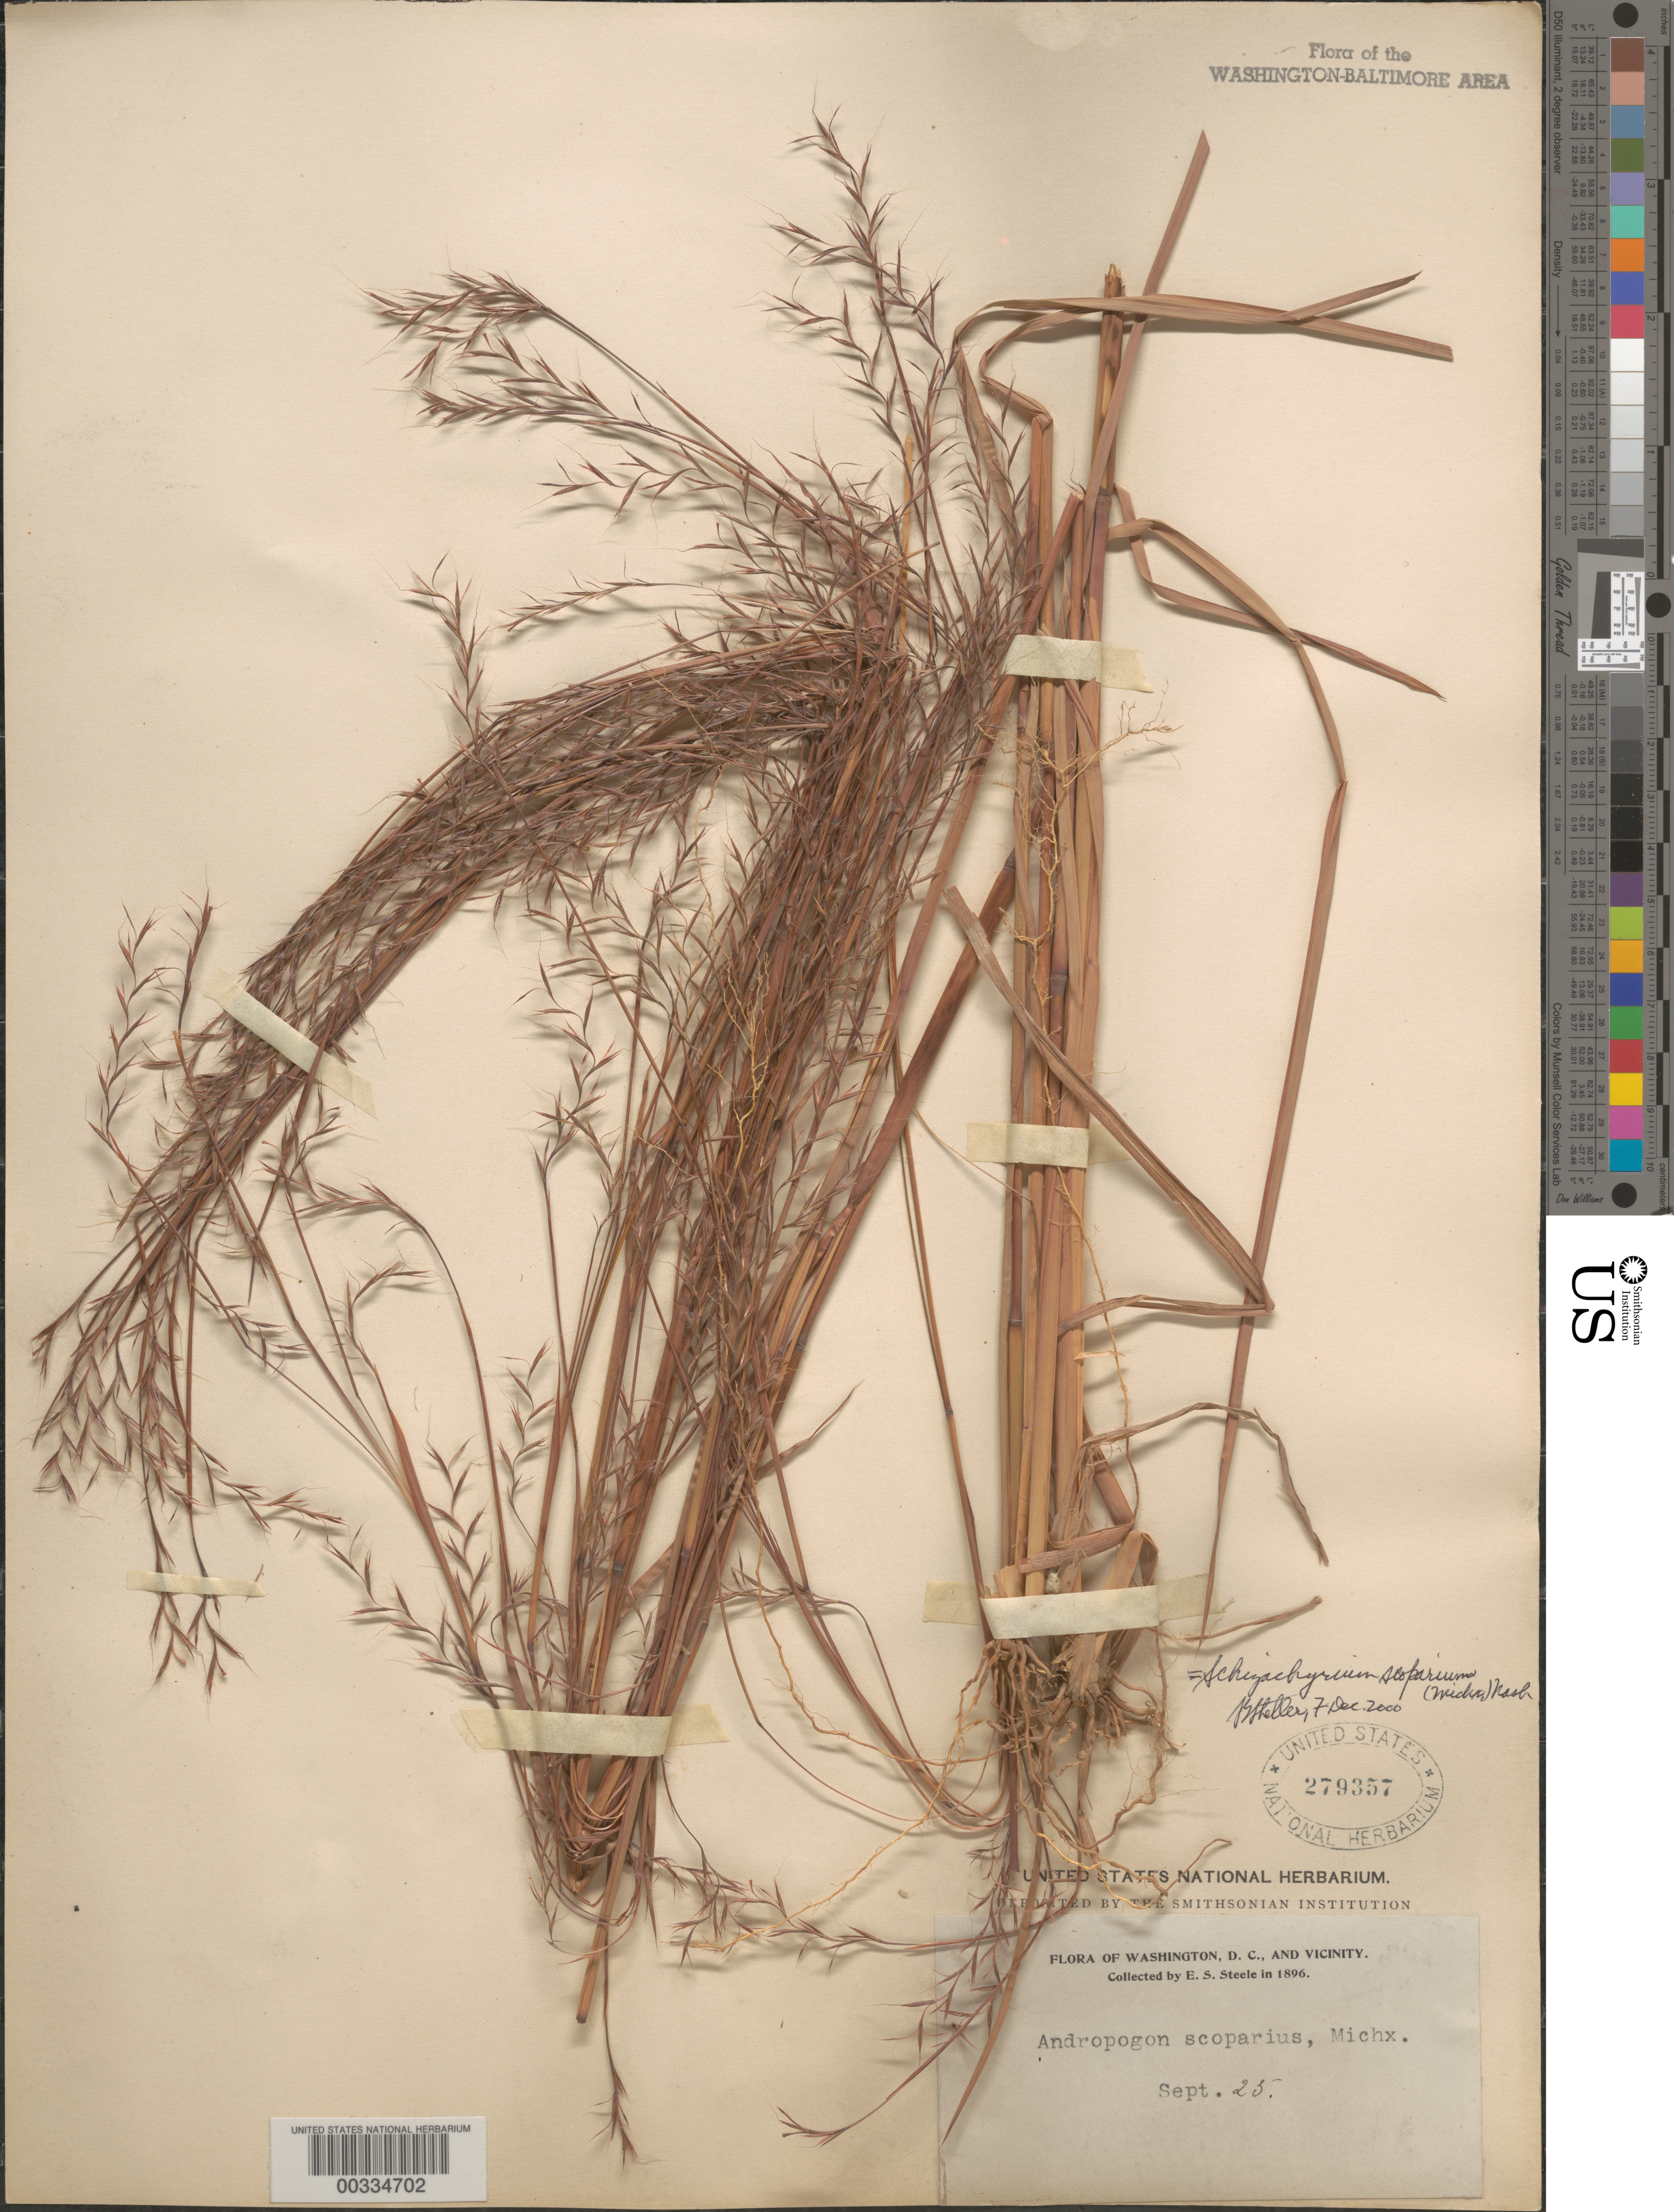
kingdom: Plantae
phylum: Tracheophyta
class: Liliopsida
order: Poales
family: Poaceae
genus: Schizachyrium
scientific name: Schizachyrium scoparium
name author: (Michx.) Nash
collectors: E. Steele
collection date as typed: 25 Sep 1896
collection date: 1896-09-25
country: United States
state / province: District of Columbia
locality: Washington area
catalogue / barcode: US 279357